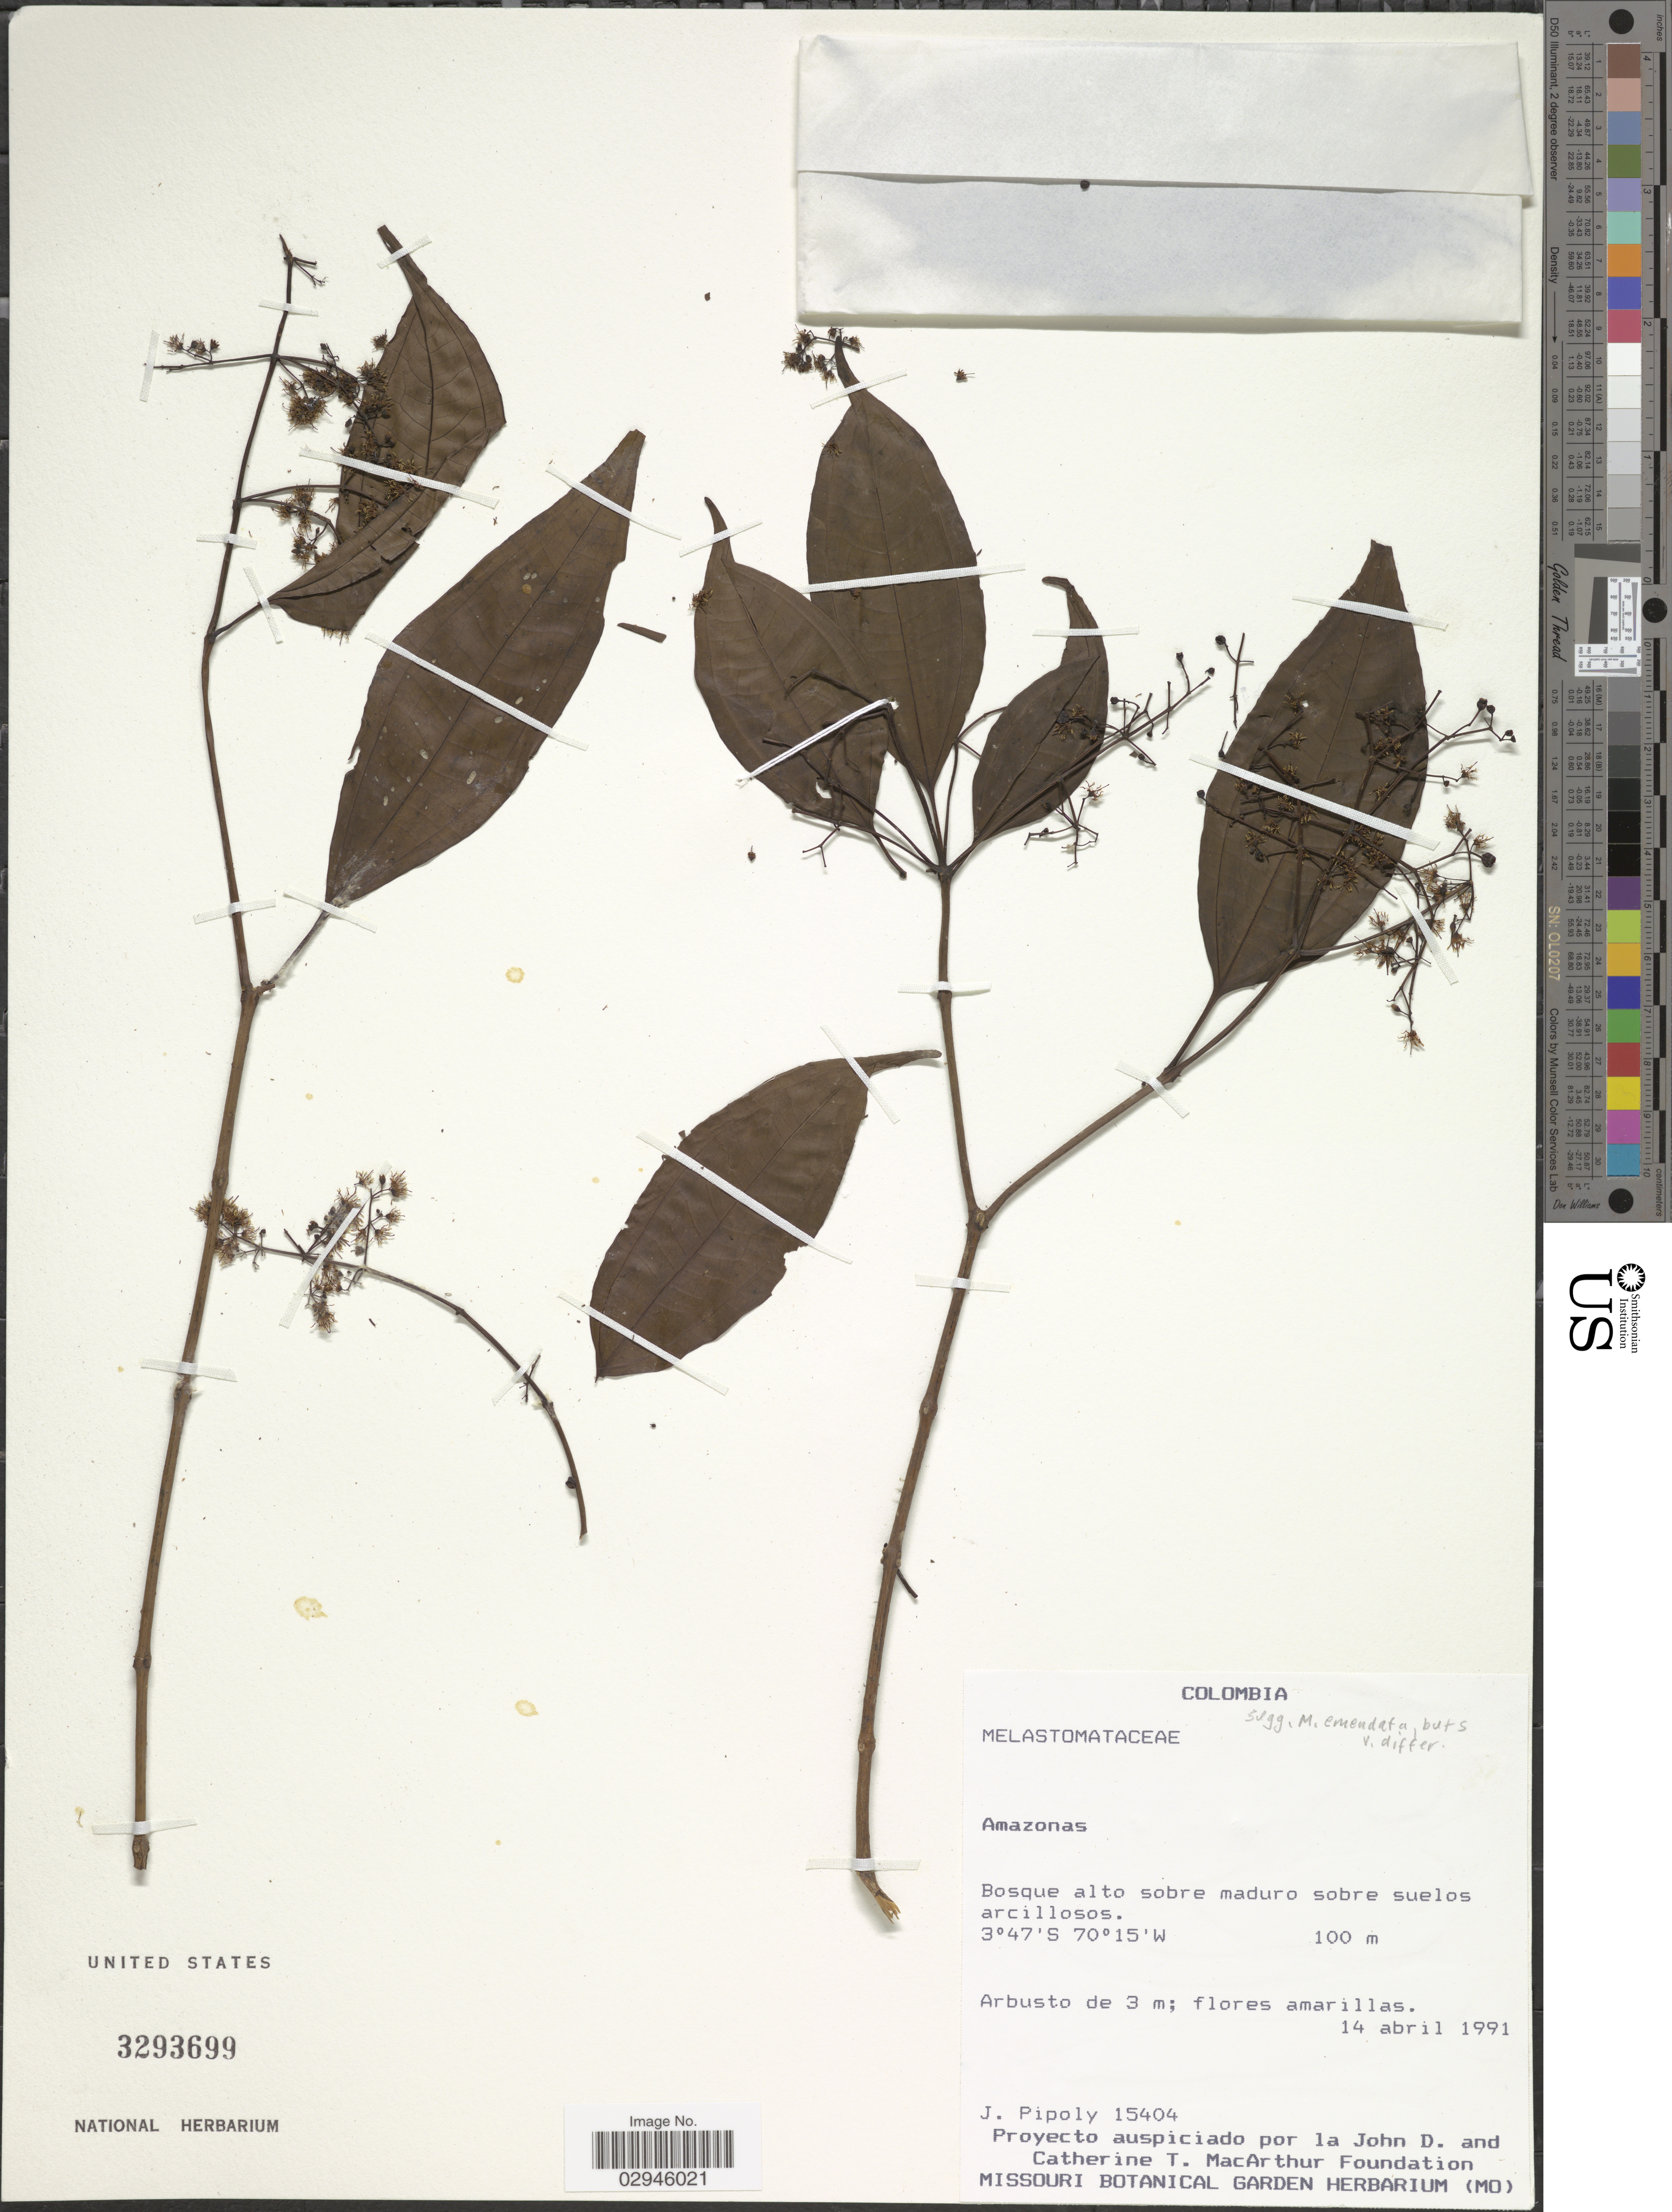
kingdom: Plantae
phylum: Tracheophyta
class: Magnoliopsida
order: Myrtales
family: Melastomataceae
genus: Miconia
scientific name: Miconia sp.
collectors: J. J. Pipoly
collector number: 15404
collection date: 1991-04-14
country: Colombia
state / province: Amazônas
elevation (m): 100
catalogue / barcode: US 3293699